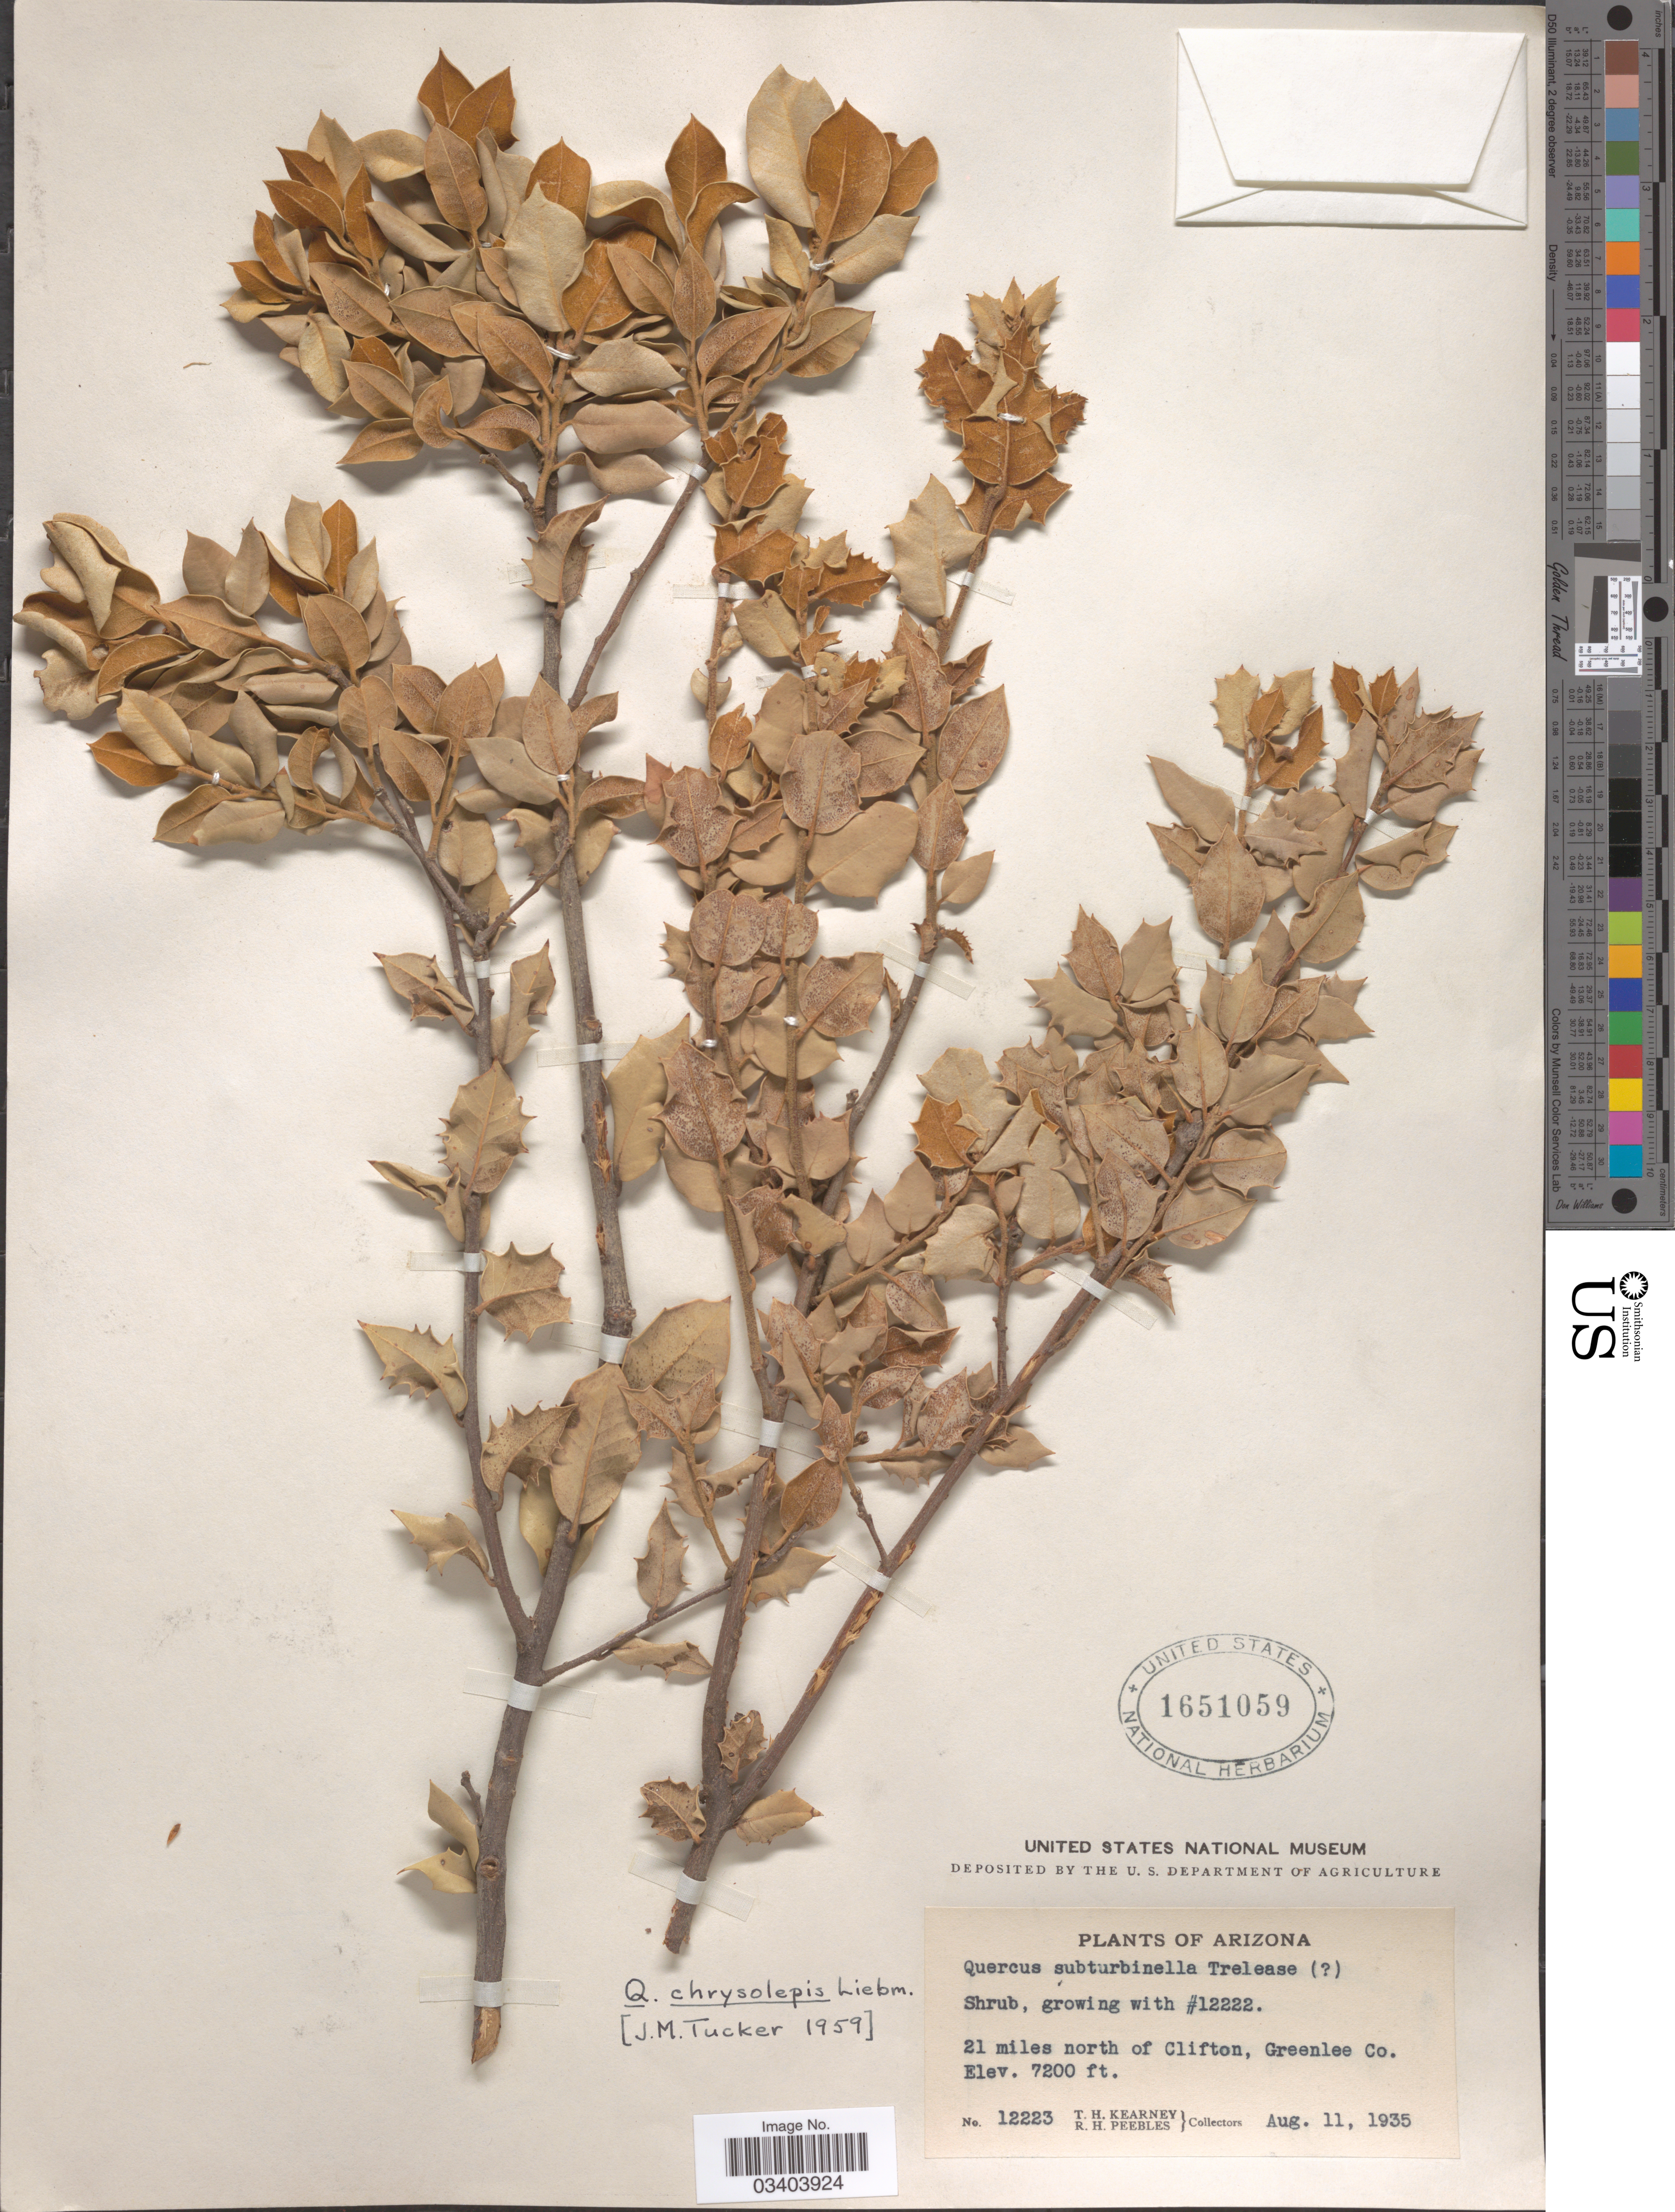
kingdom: Plantae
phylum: Tracheophyta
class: Magnoliopsida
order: Fagales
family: Fagaceae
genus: Quercus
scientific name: Quercus chrysolepis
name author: Liebm.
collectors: T. H. Kearney & R. H. Peebles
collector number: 12223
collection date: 1935-08-11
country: United States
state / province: Arizona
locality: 21 miles north of Clifton, Greenlee Co.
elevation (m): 2195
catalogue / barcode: US 1651059